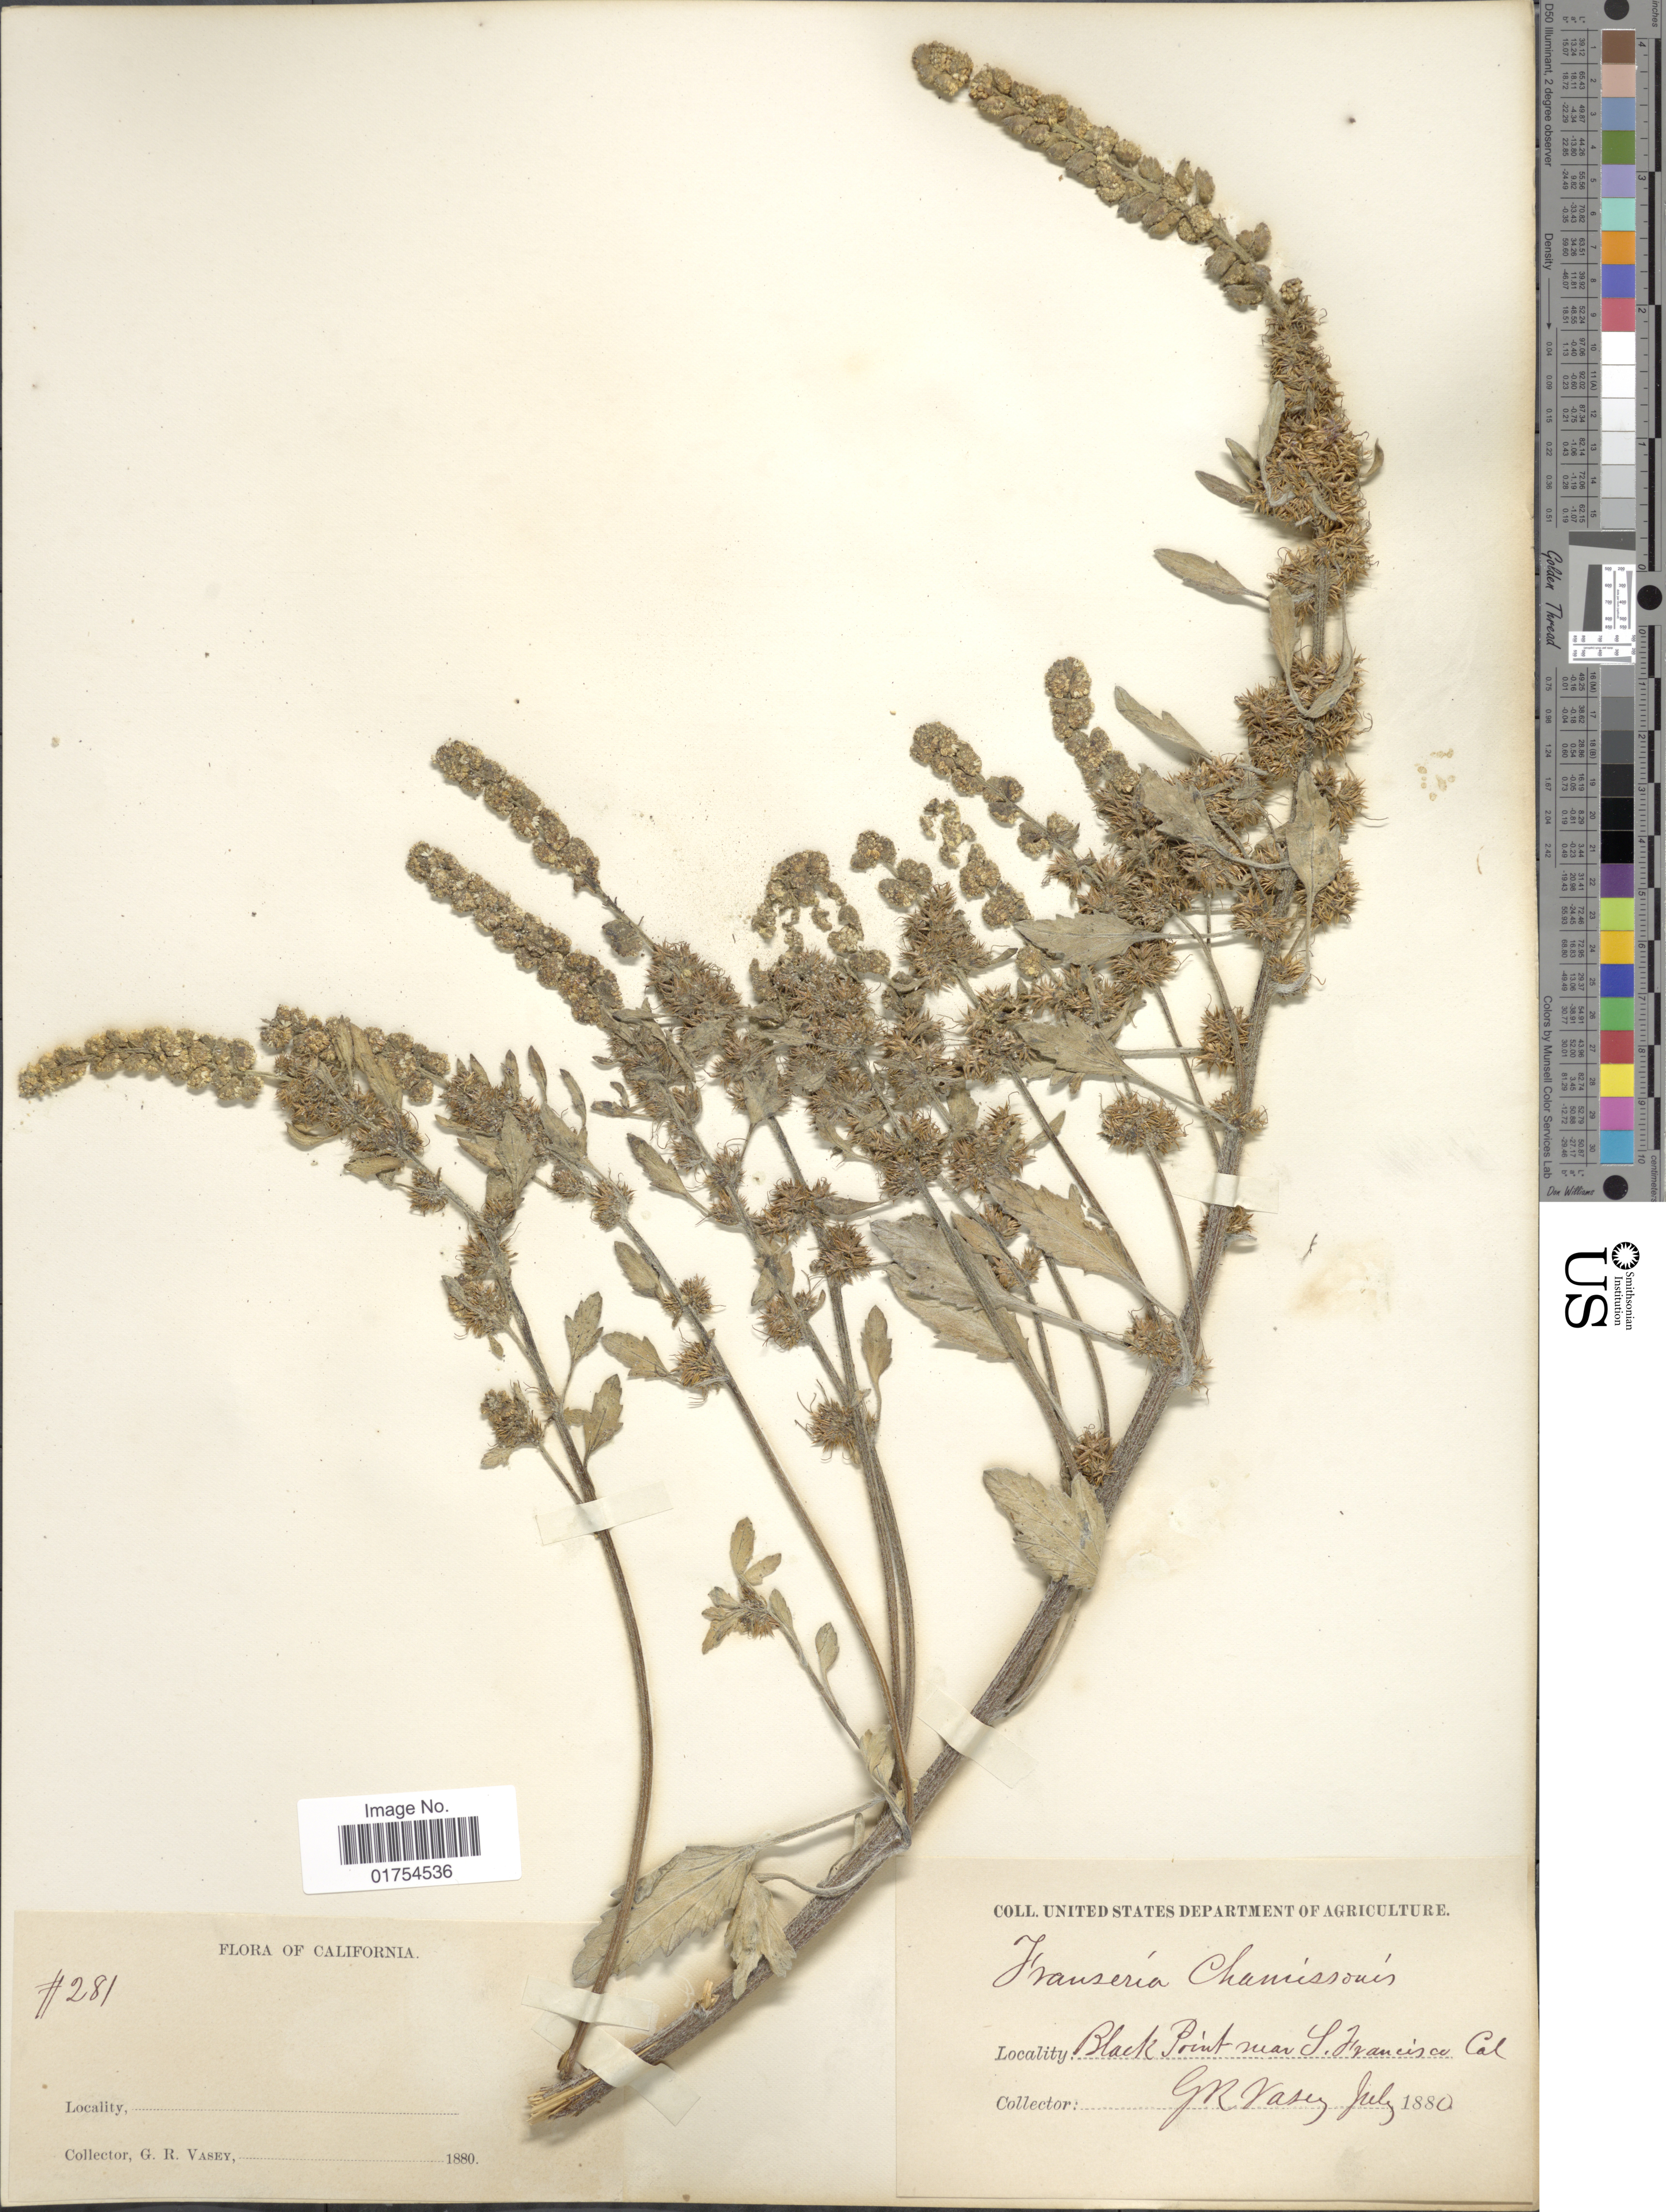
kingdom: Plantae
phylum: Tracheophyta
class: Magnoliopsida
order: Asterales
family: Asteraceae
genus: Franseria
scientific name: Franseria chamissonis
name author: Less.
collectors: G. R. Vasey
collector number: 281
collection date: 1880-07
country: United States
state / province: California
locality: Black Point near St. Francisco